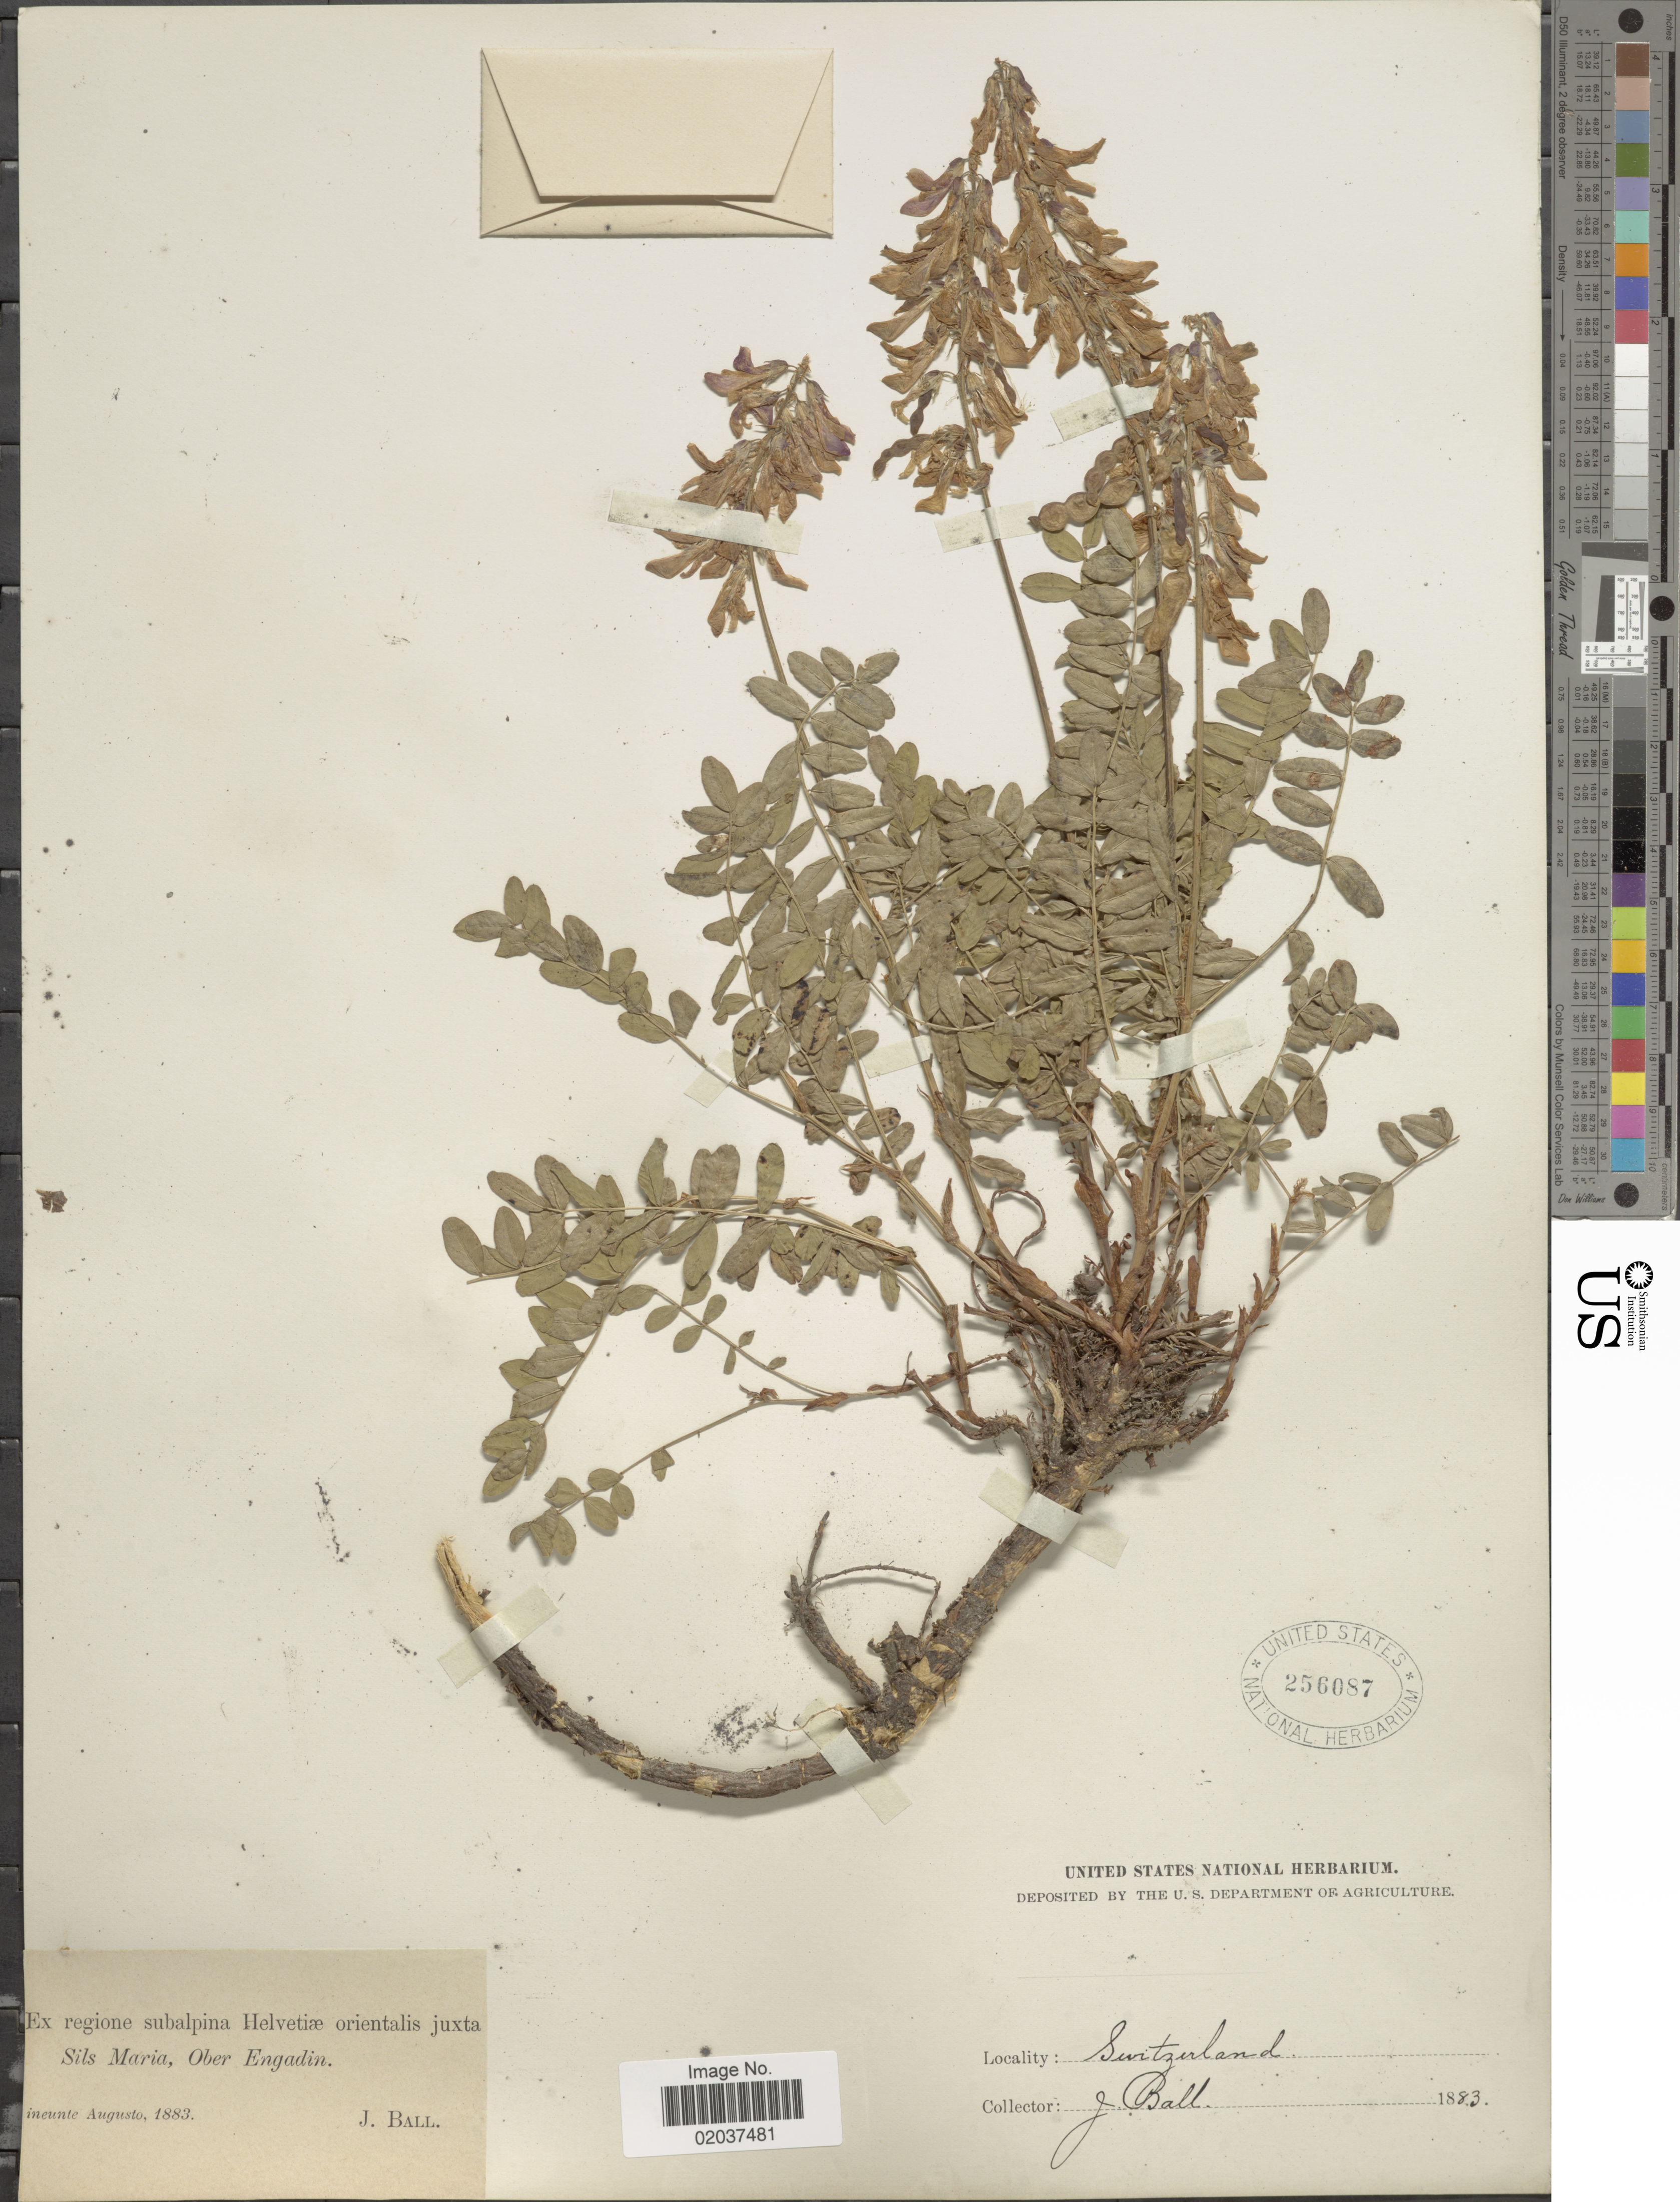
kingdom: Plantae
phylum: Tracheophyta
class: Magnoliopsida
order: Fabales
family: Fabaceae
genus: Astragalus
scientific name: Astragalus sp.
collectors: J. Ball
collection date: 1883-08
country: Switzerland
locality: Ex regione alpina Helvetiae orientalis prope Sils Maria, Ober Engadin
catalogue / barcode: US 256087